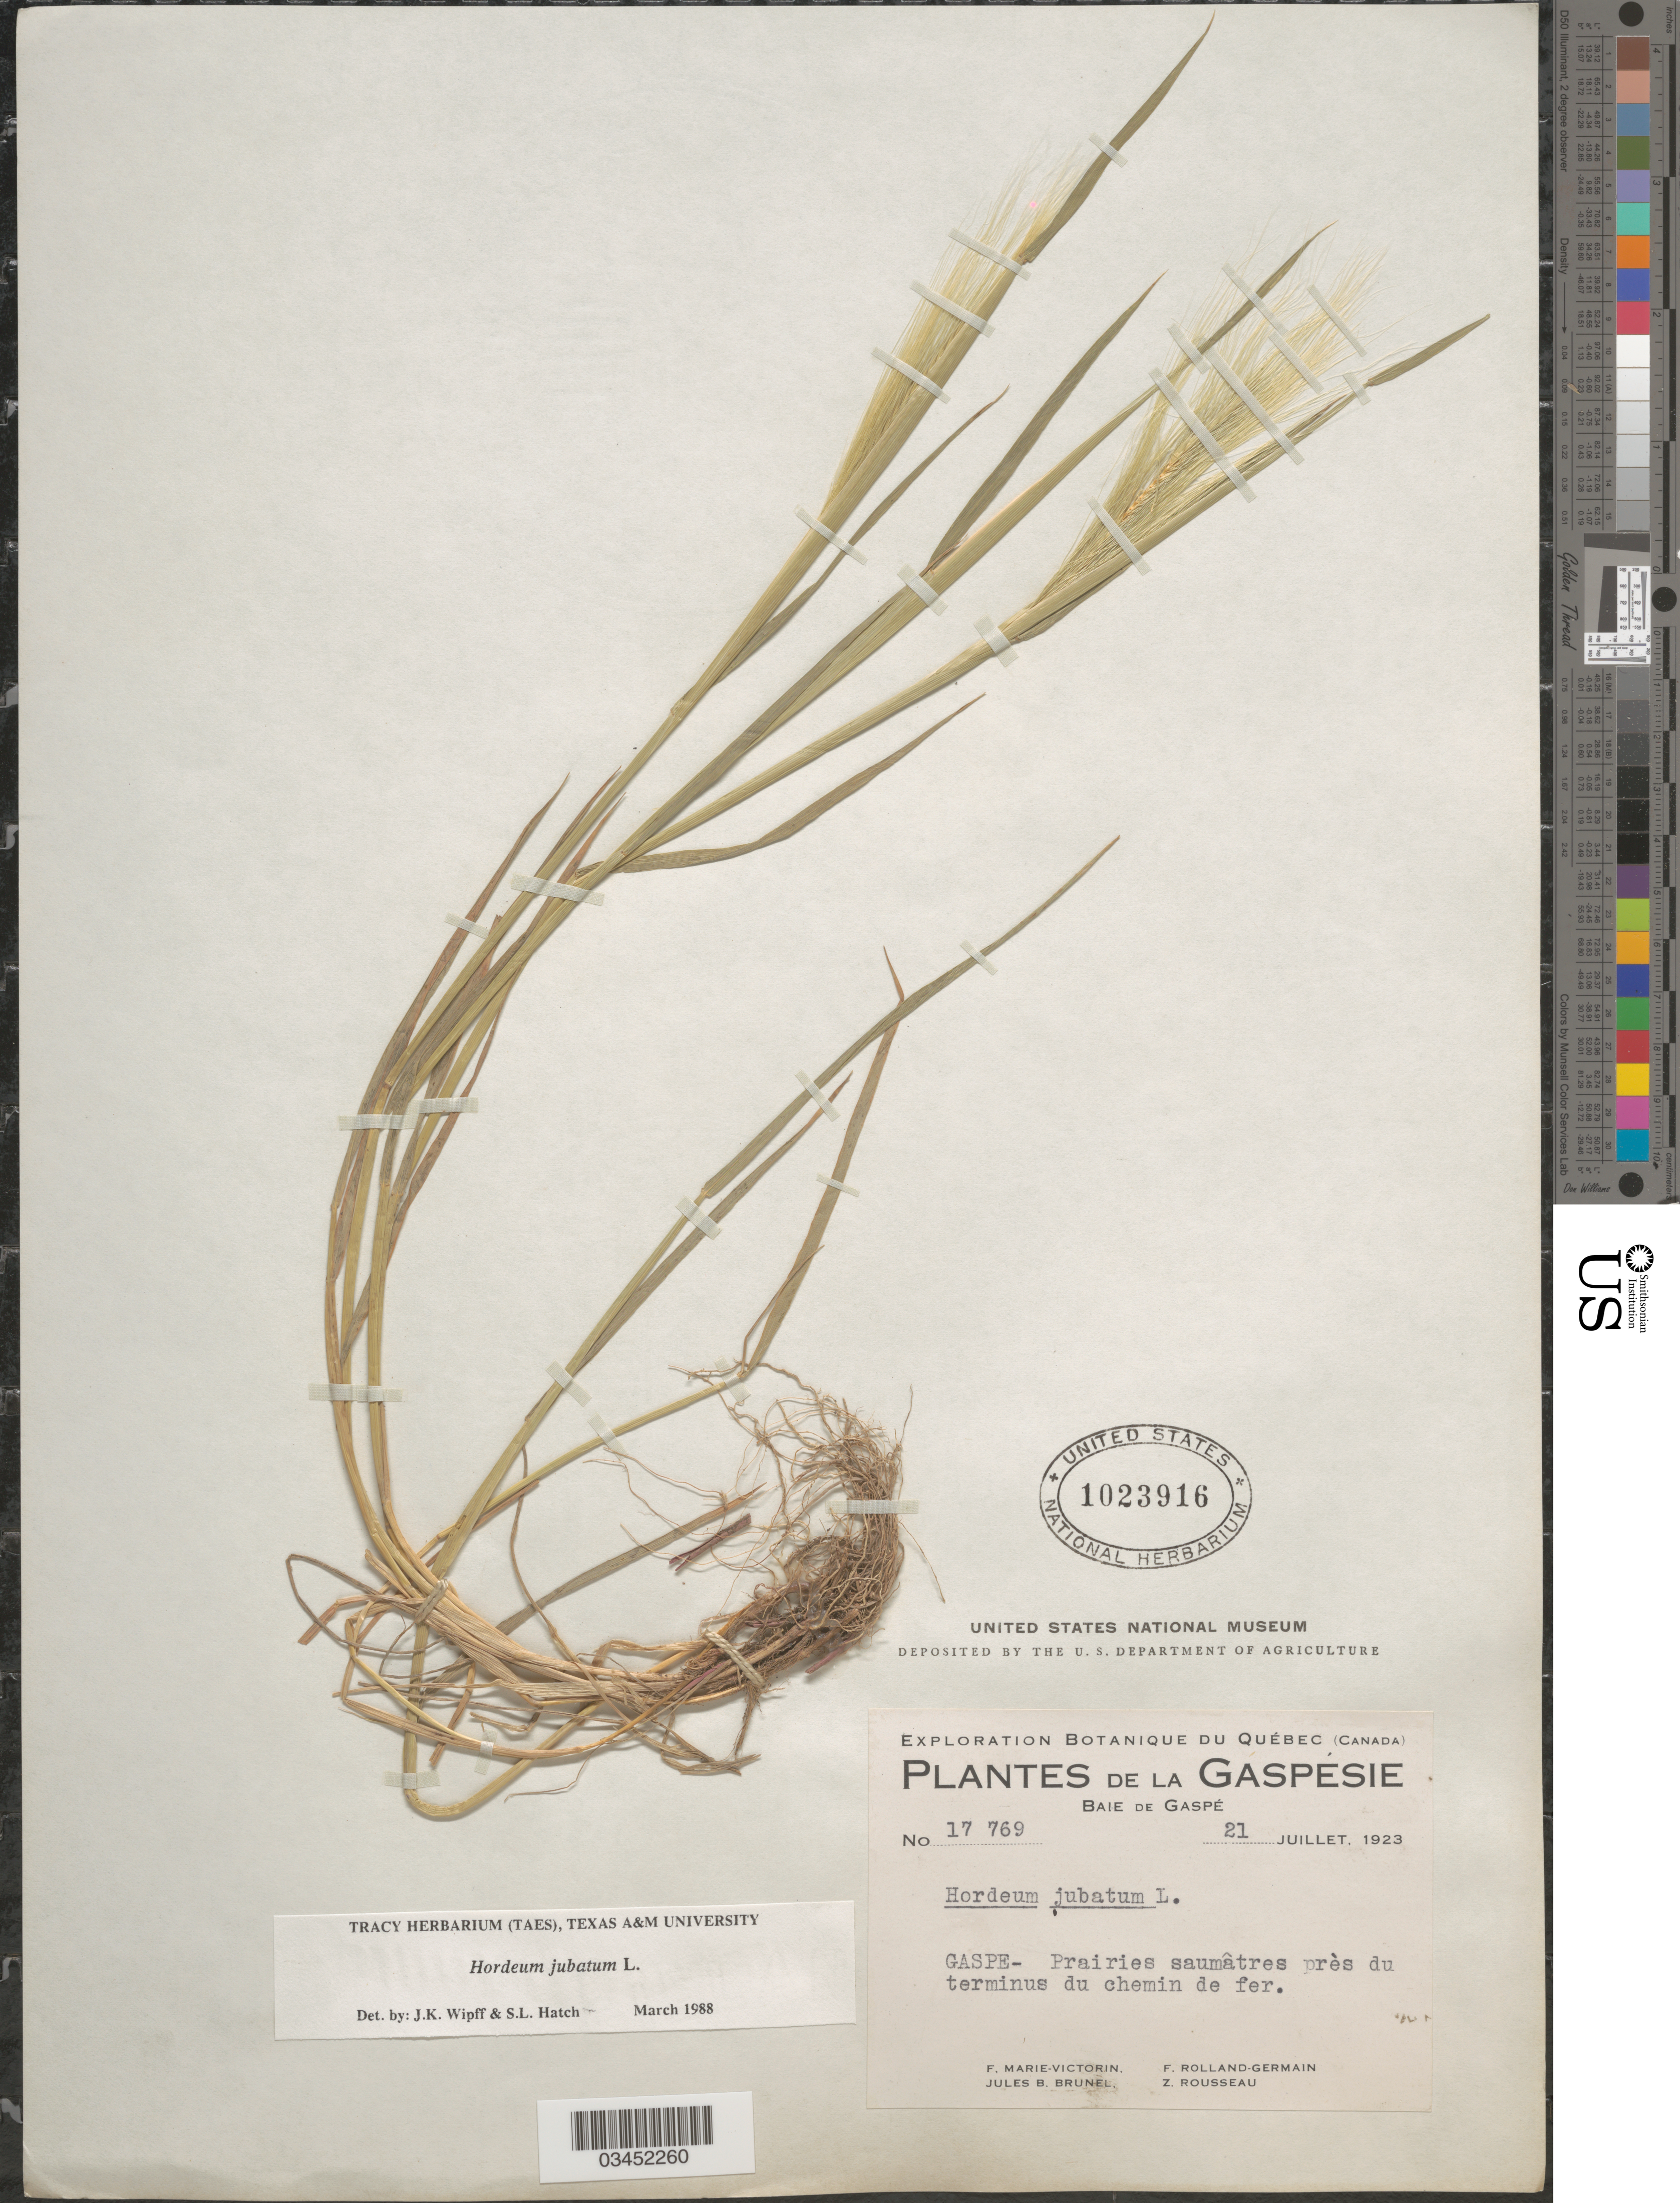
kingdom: Plantae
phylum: Tracheophyta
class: Liliopsida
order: Poales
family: Poaceae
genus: Hordeum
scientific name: Hordeum jubatum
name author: L.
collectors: F. Marie-Victorin, Rolland-Germain, J. Brunel & Z. Rousseau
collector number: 17769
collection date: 1923-07-21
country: Canada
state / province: Quebec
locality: Exploration Botanique du Québec (Canada). La Gaspésie. Baie de Gaspé. Gaspe - Prairies saumâtres près du terminus du chemin de fer.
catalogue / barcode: US 1023916